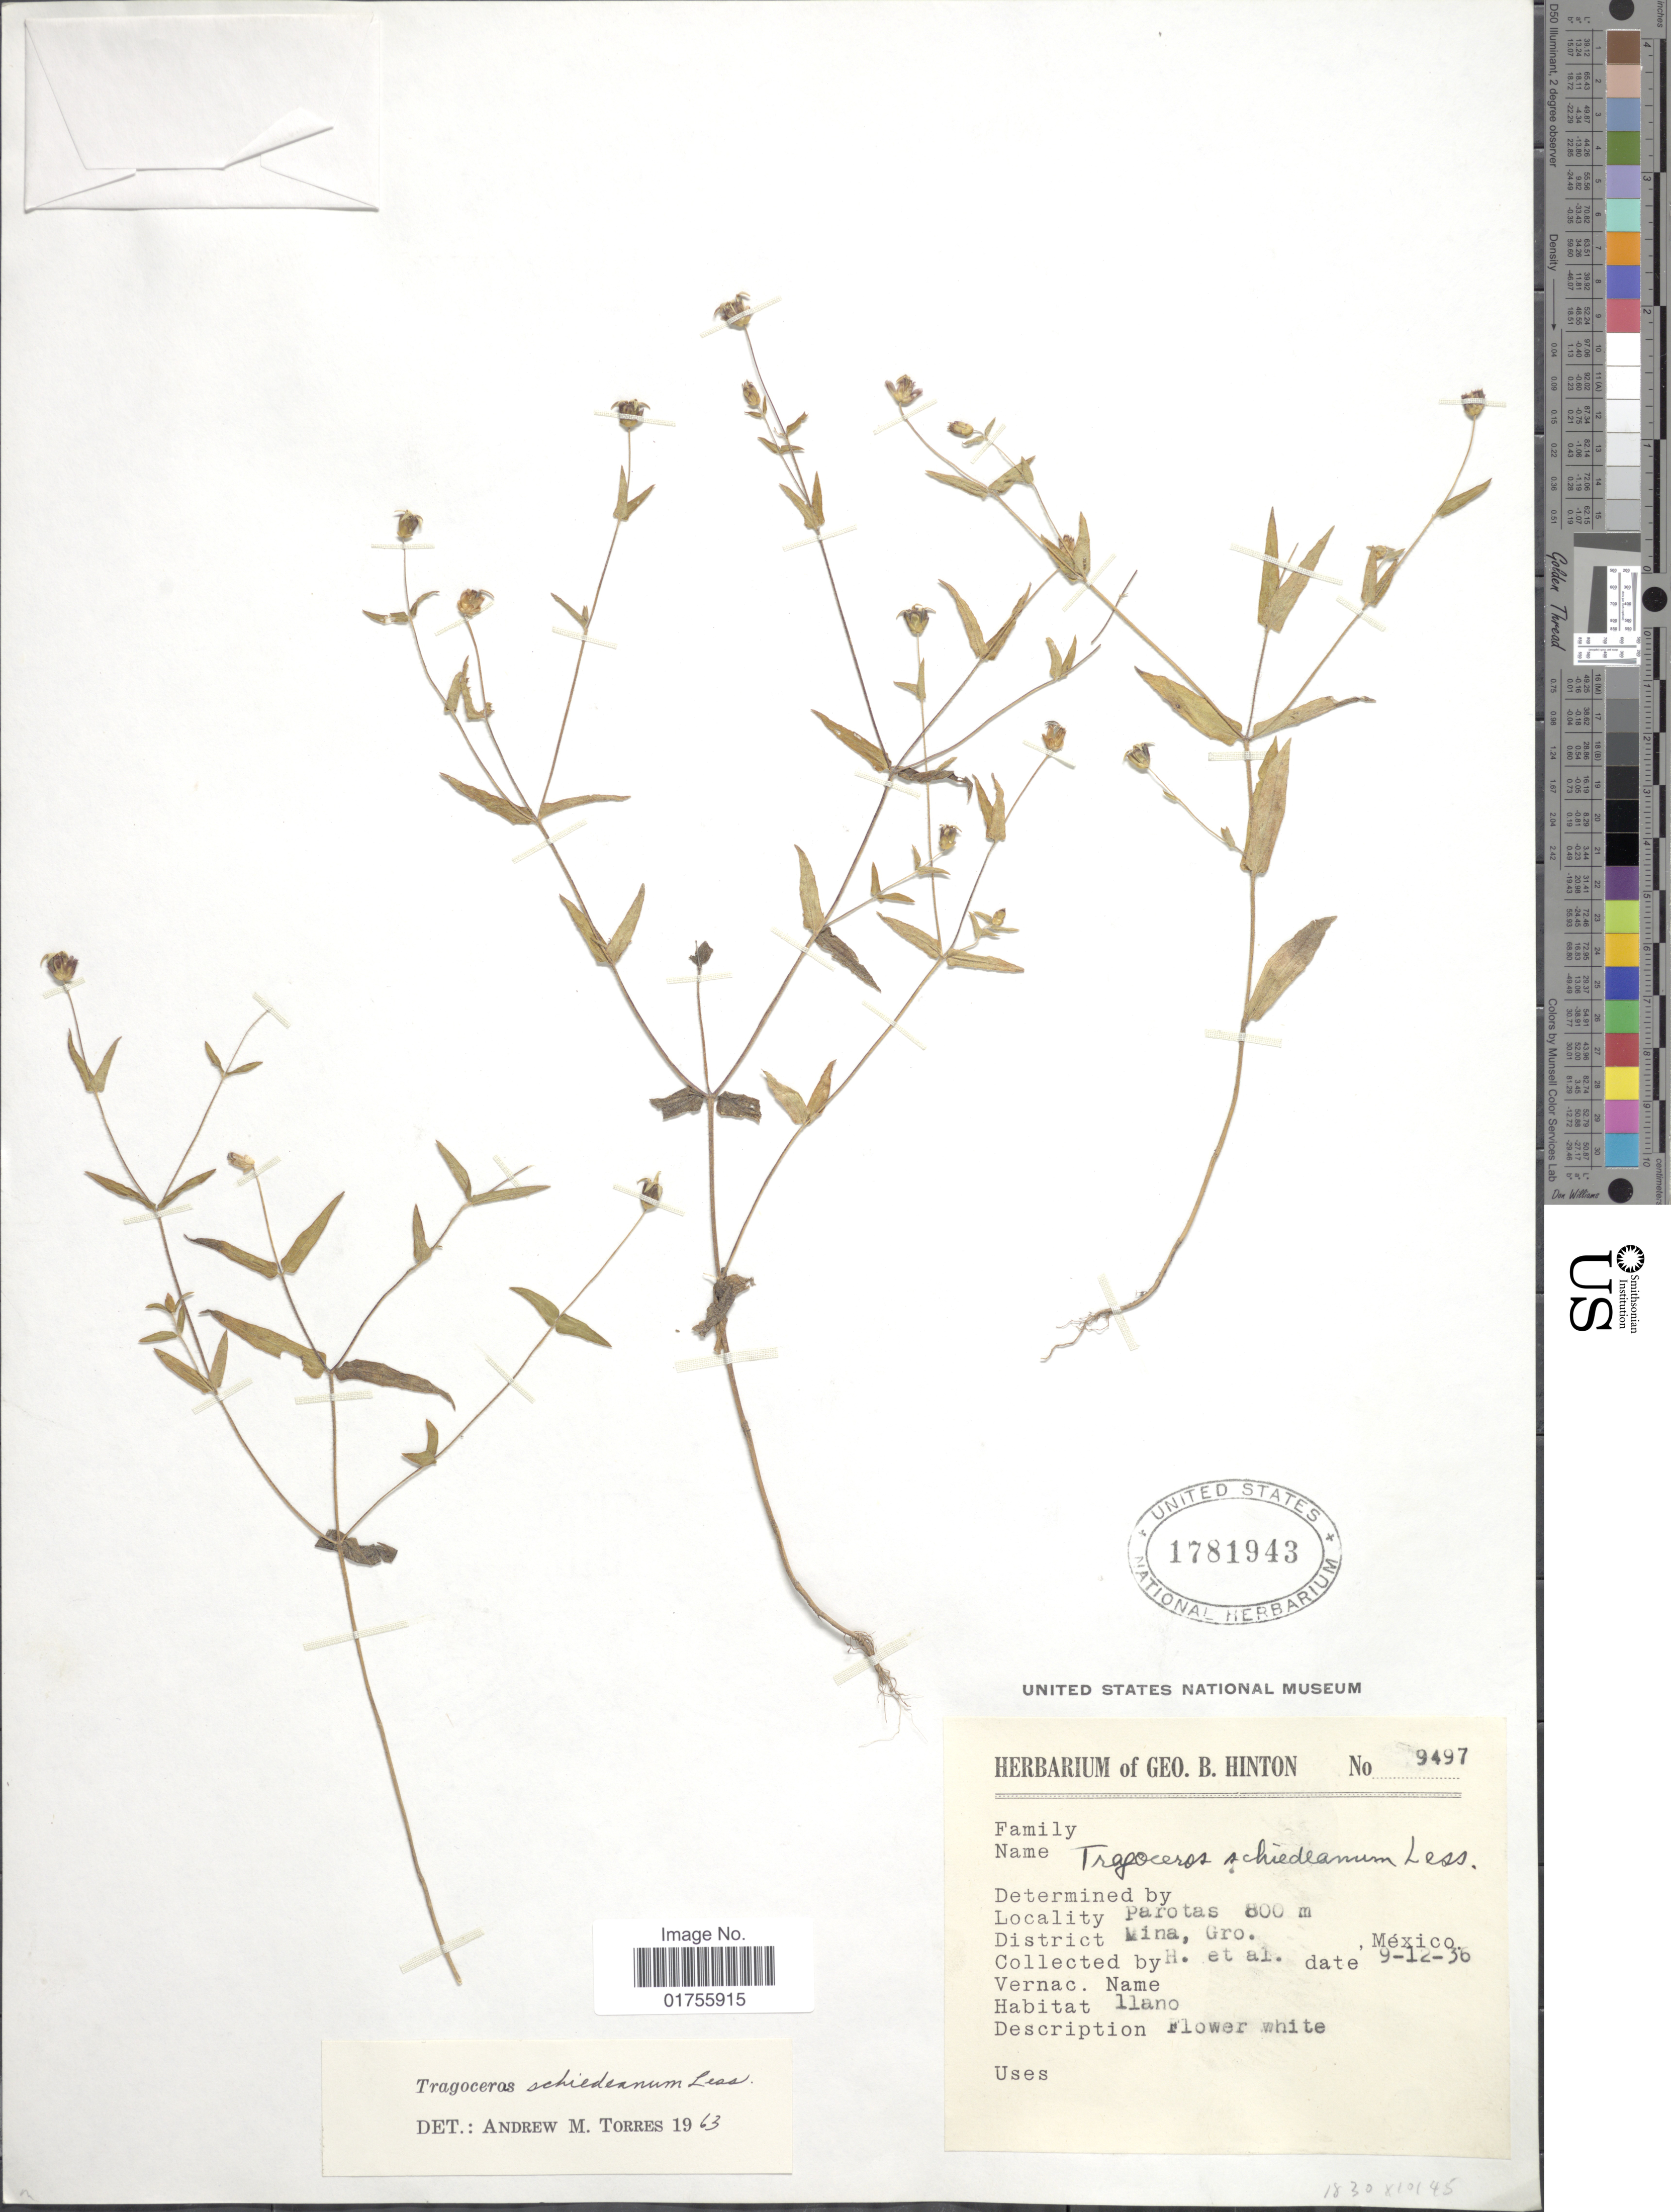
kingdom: Plantae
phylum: Tracheophyta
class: Magnoliopsida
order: Asterales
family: Asteraceae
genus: Tragoceros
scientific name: Tragoceros schiedeanum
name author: Less.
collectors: G. B. Hinton & et al.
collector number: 9497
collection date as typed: Transcribed d/m/y: 12/9/36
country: Mexico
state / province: Guerrero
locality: Parotas, District Mina, Gro.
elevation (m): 800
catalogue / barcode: US 1781943